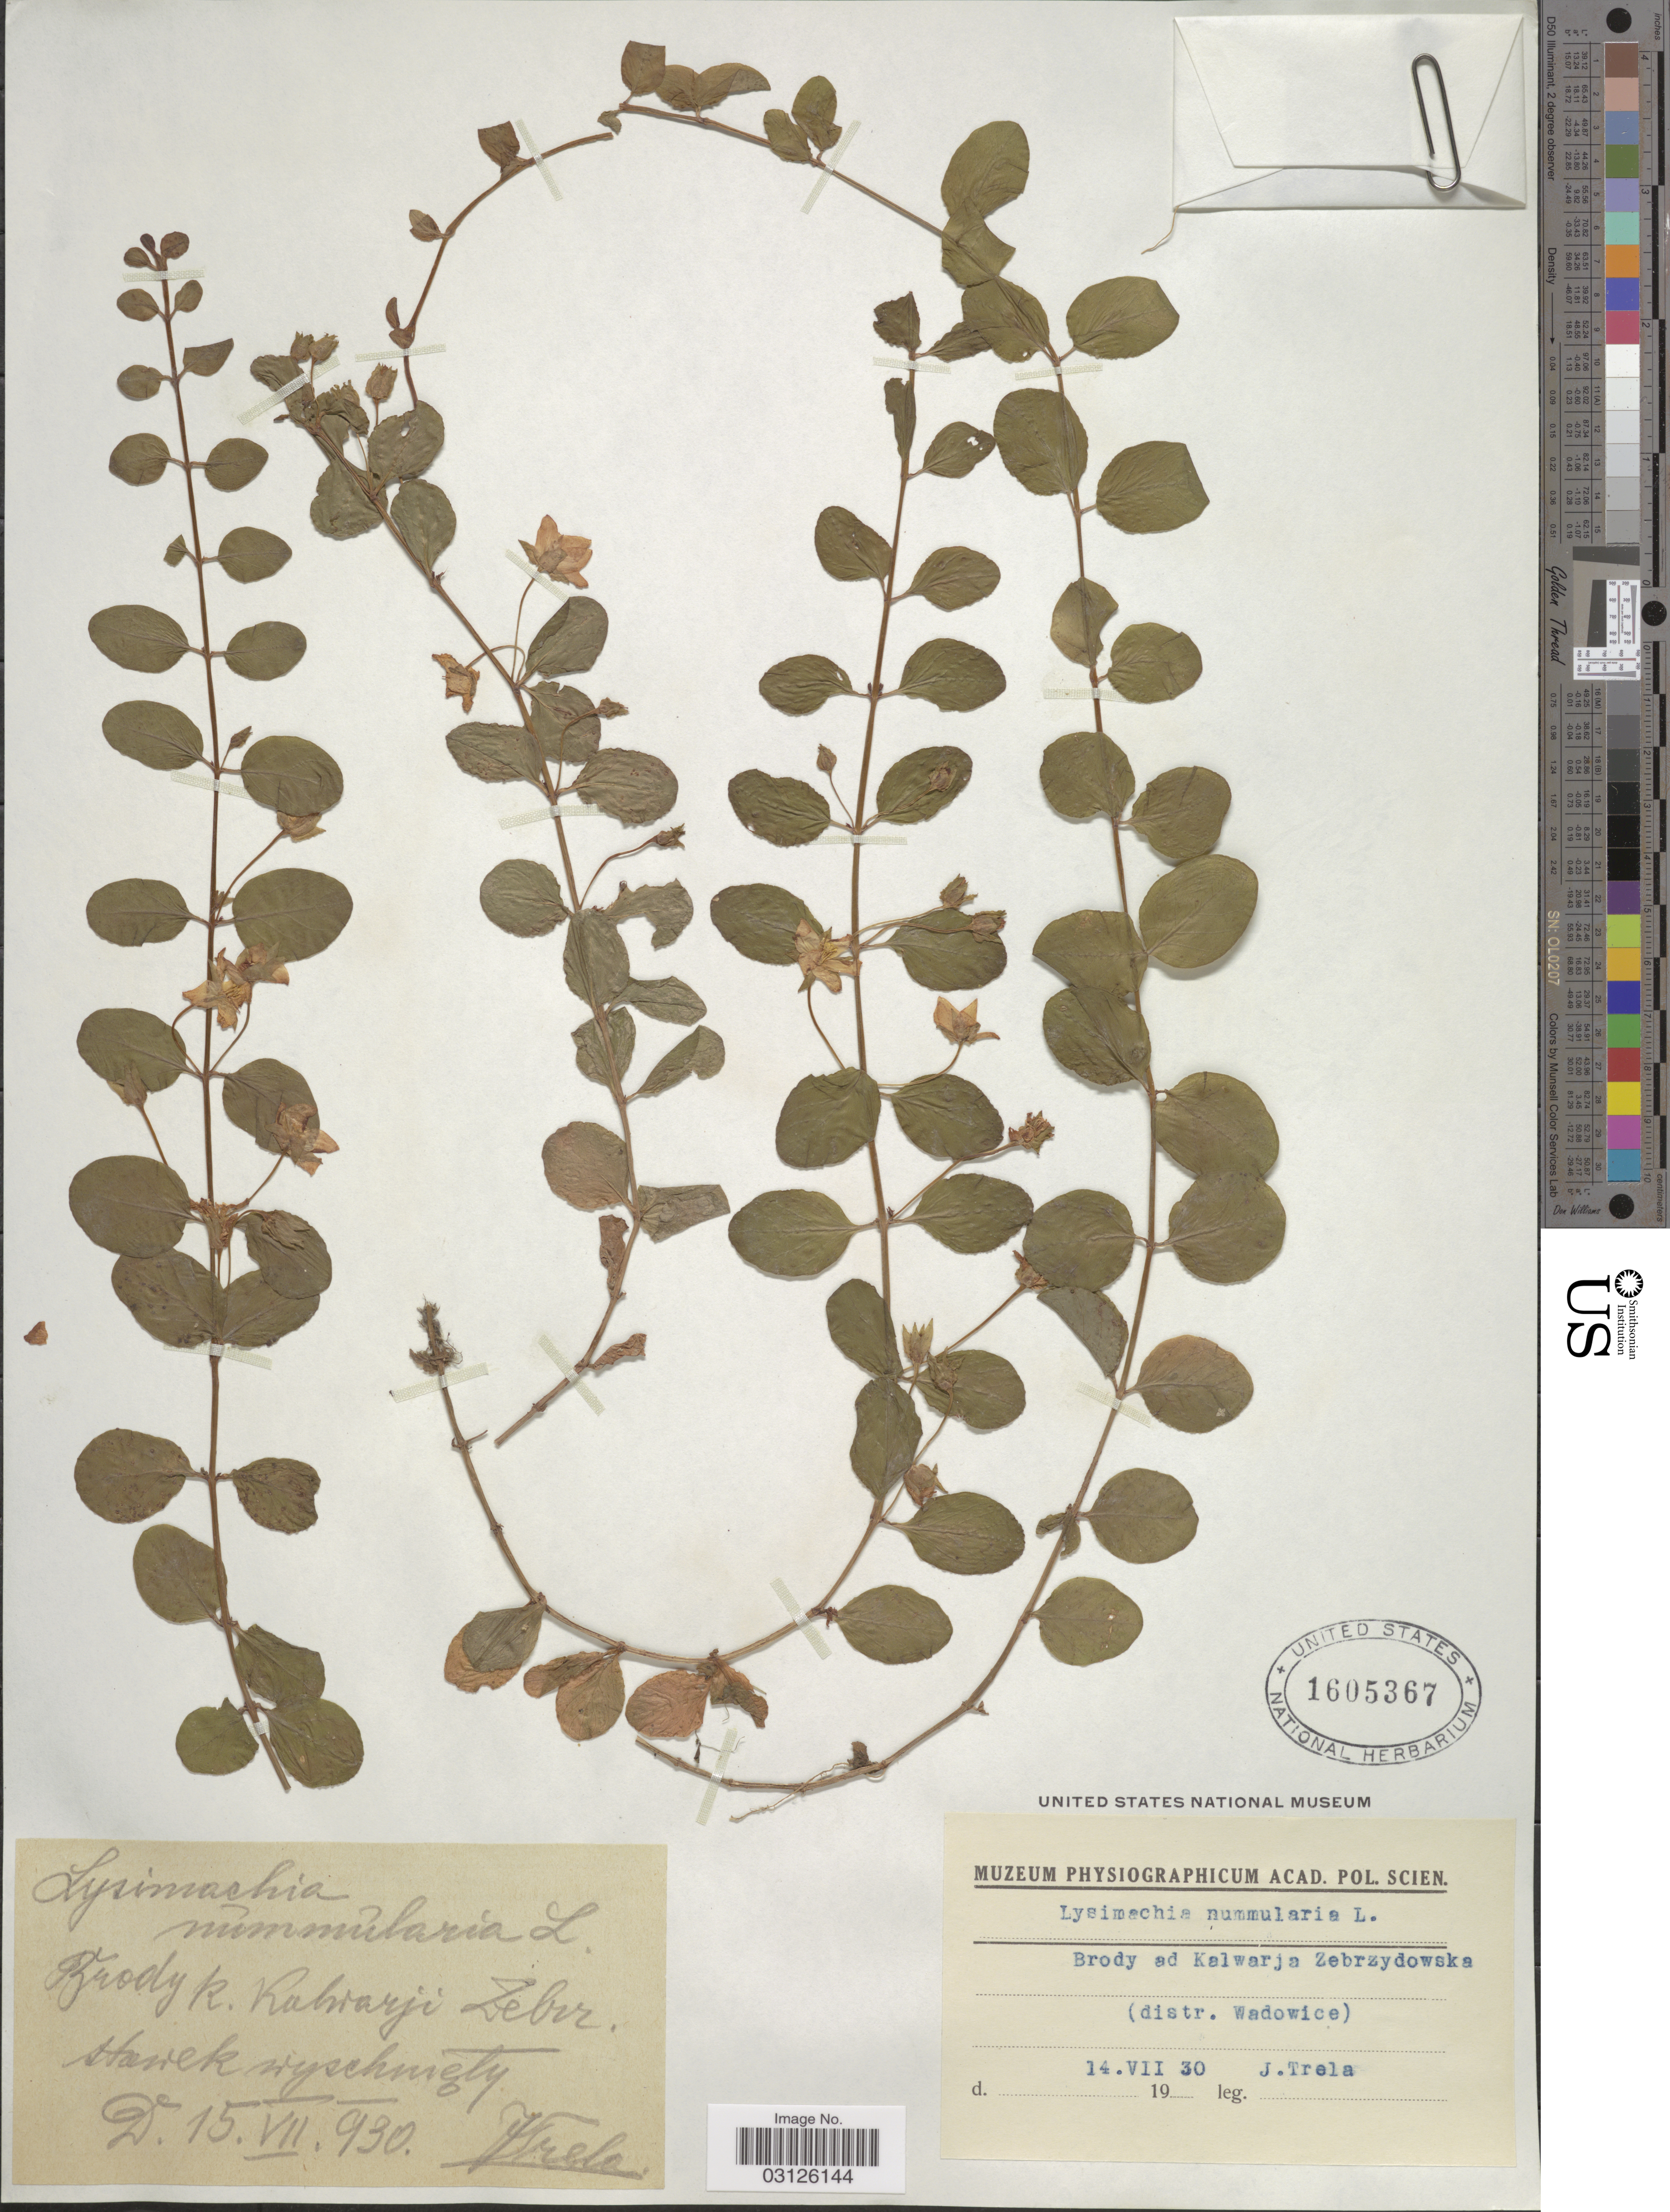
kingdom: Plantae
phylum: Tracheophyta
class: Magnoliopsida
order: Ericales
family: Primulaceae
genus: Lysimachia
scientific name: Lysimachia nummularia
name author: L.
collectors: J. Trela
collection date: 1930-07-14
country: Poland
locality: Brody ad Kalwarja Zebrzydowska (distr. Wadowice).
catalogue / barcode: US 1605367